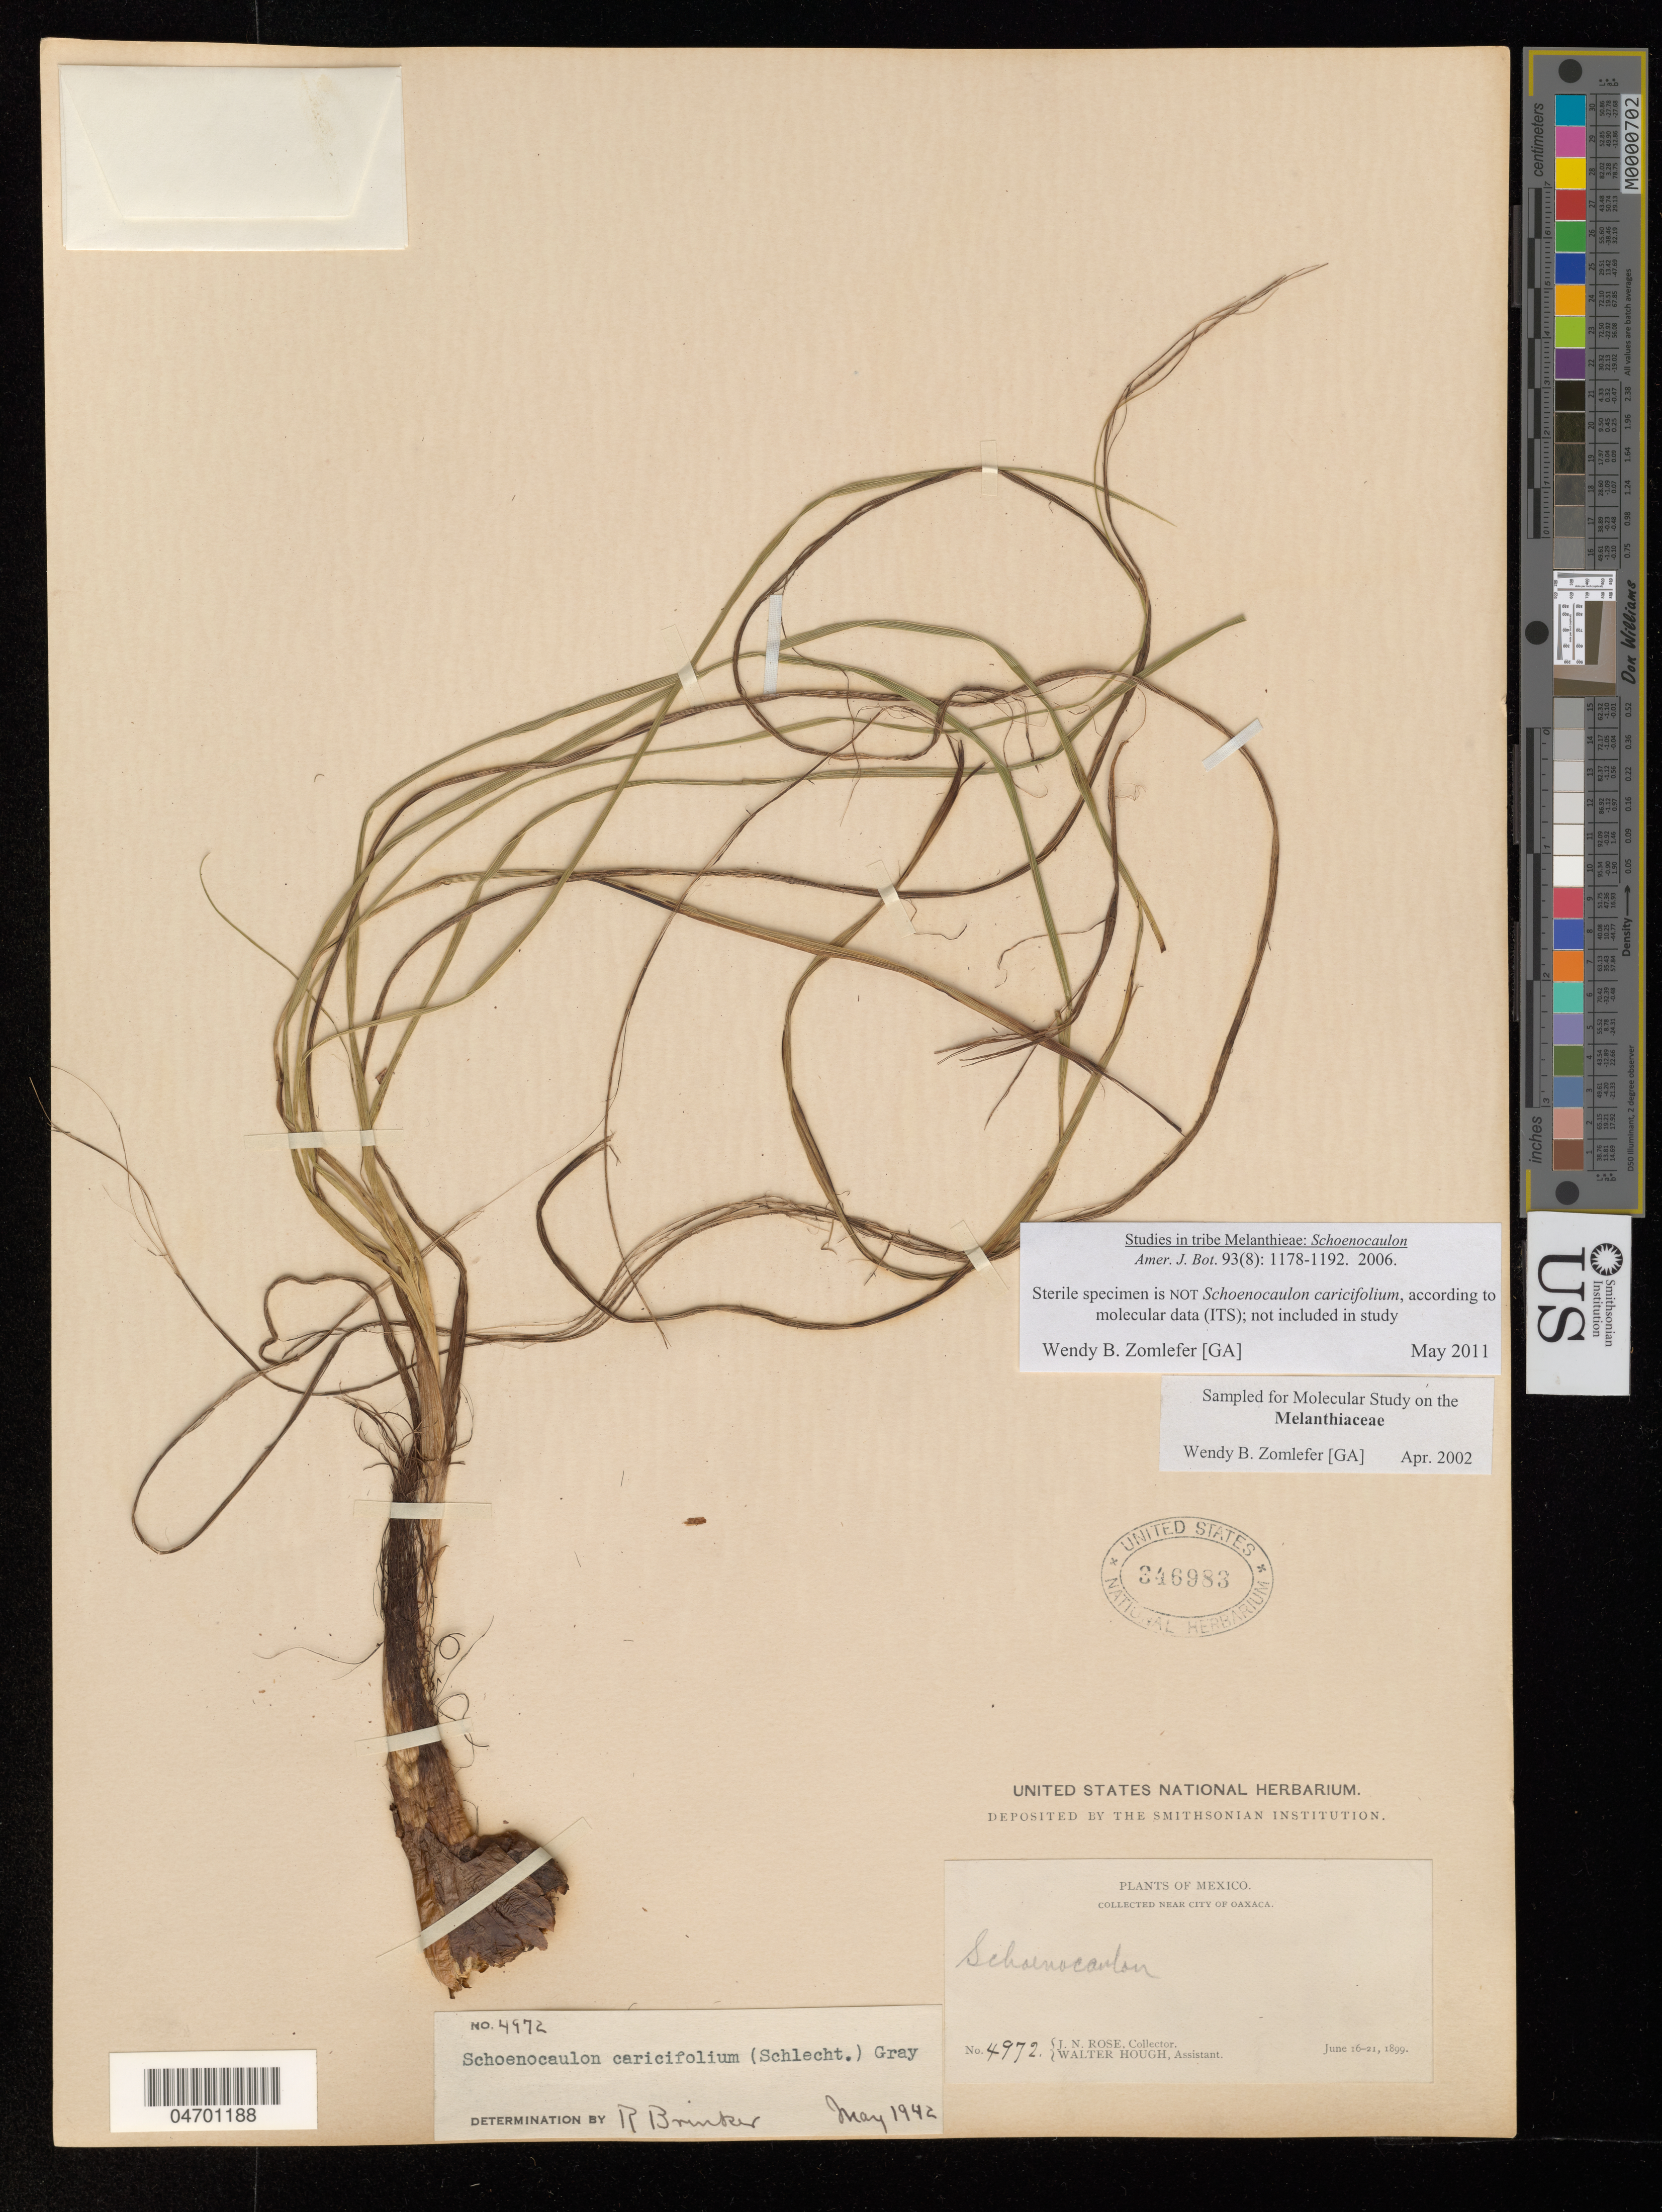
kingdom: Plantae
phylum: Tracheophyta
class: Liliopsida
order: Liliales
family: Melanthiaceae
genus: Schoenocaulon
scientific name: Schoenocaulon sp.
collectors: J. N. Rose & W. Hough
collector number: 4972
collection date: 1899-06-16/1899-06-21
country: Mexico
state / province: Oaxaca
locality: Near city of Oaxaca.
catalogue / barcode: US 346983